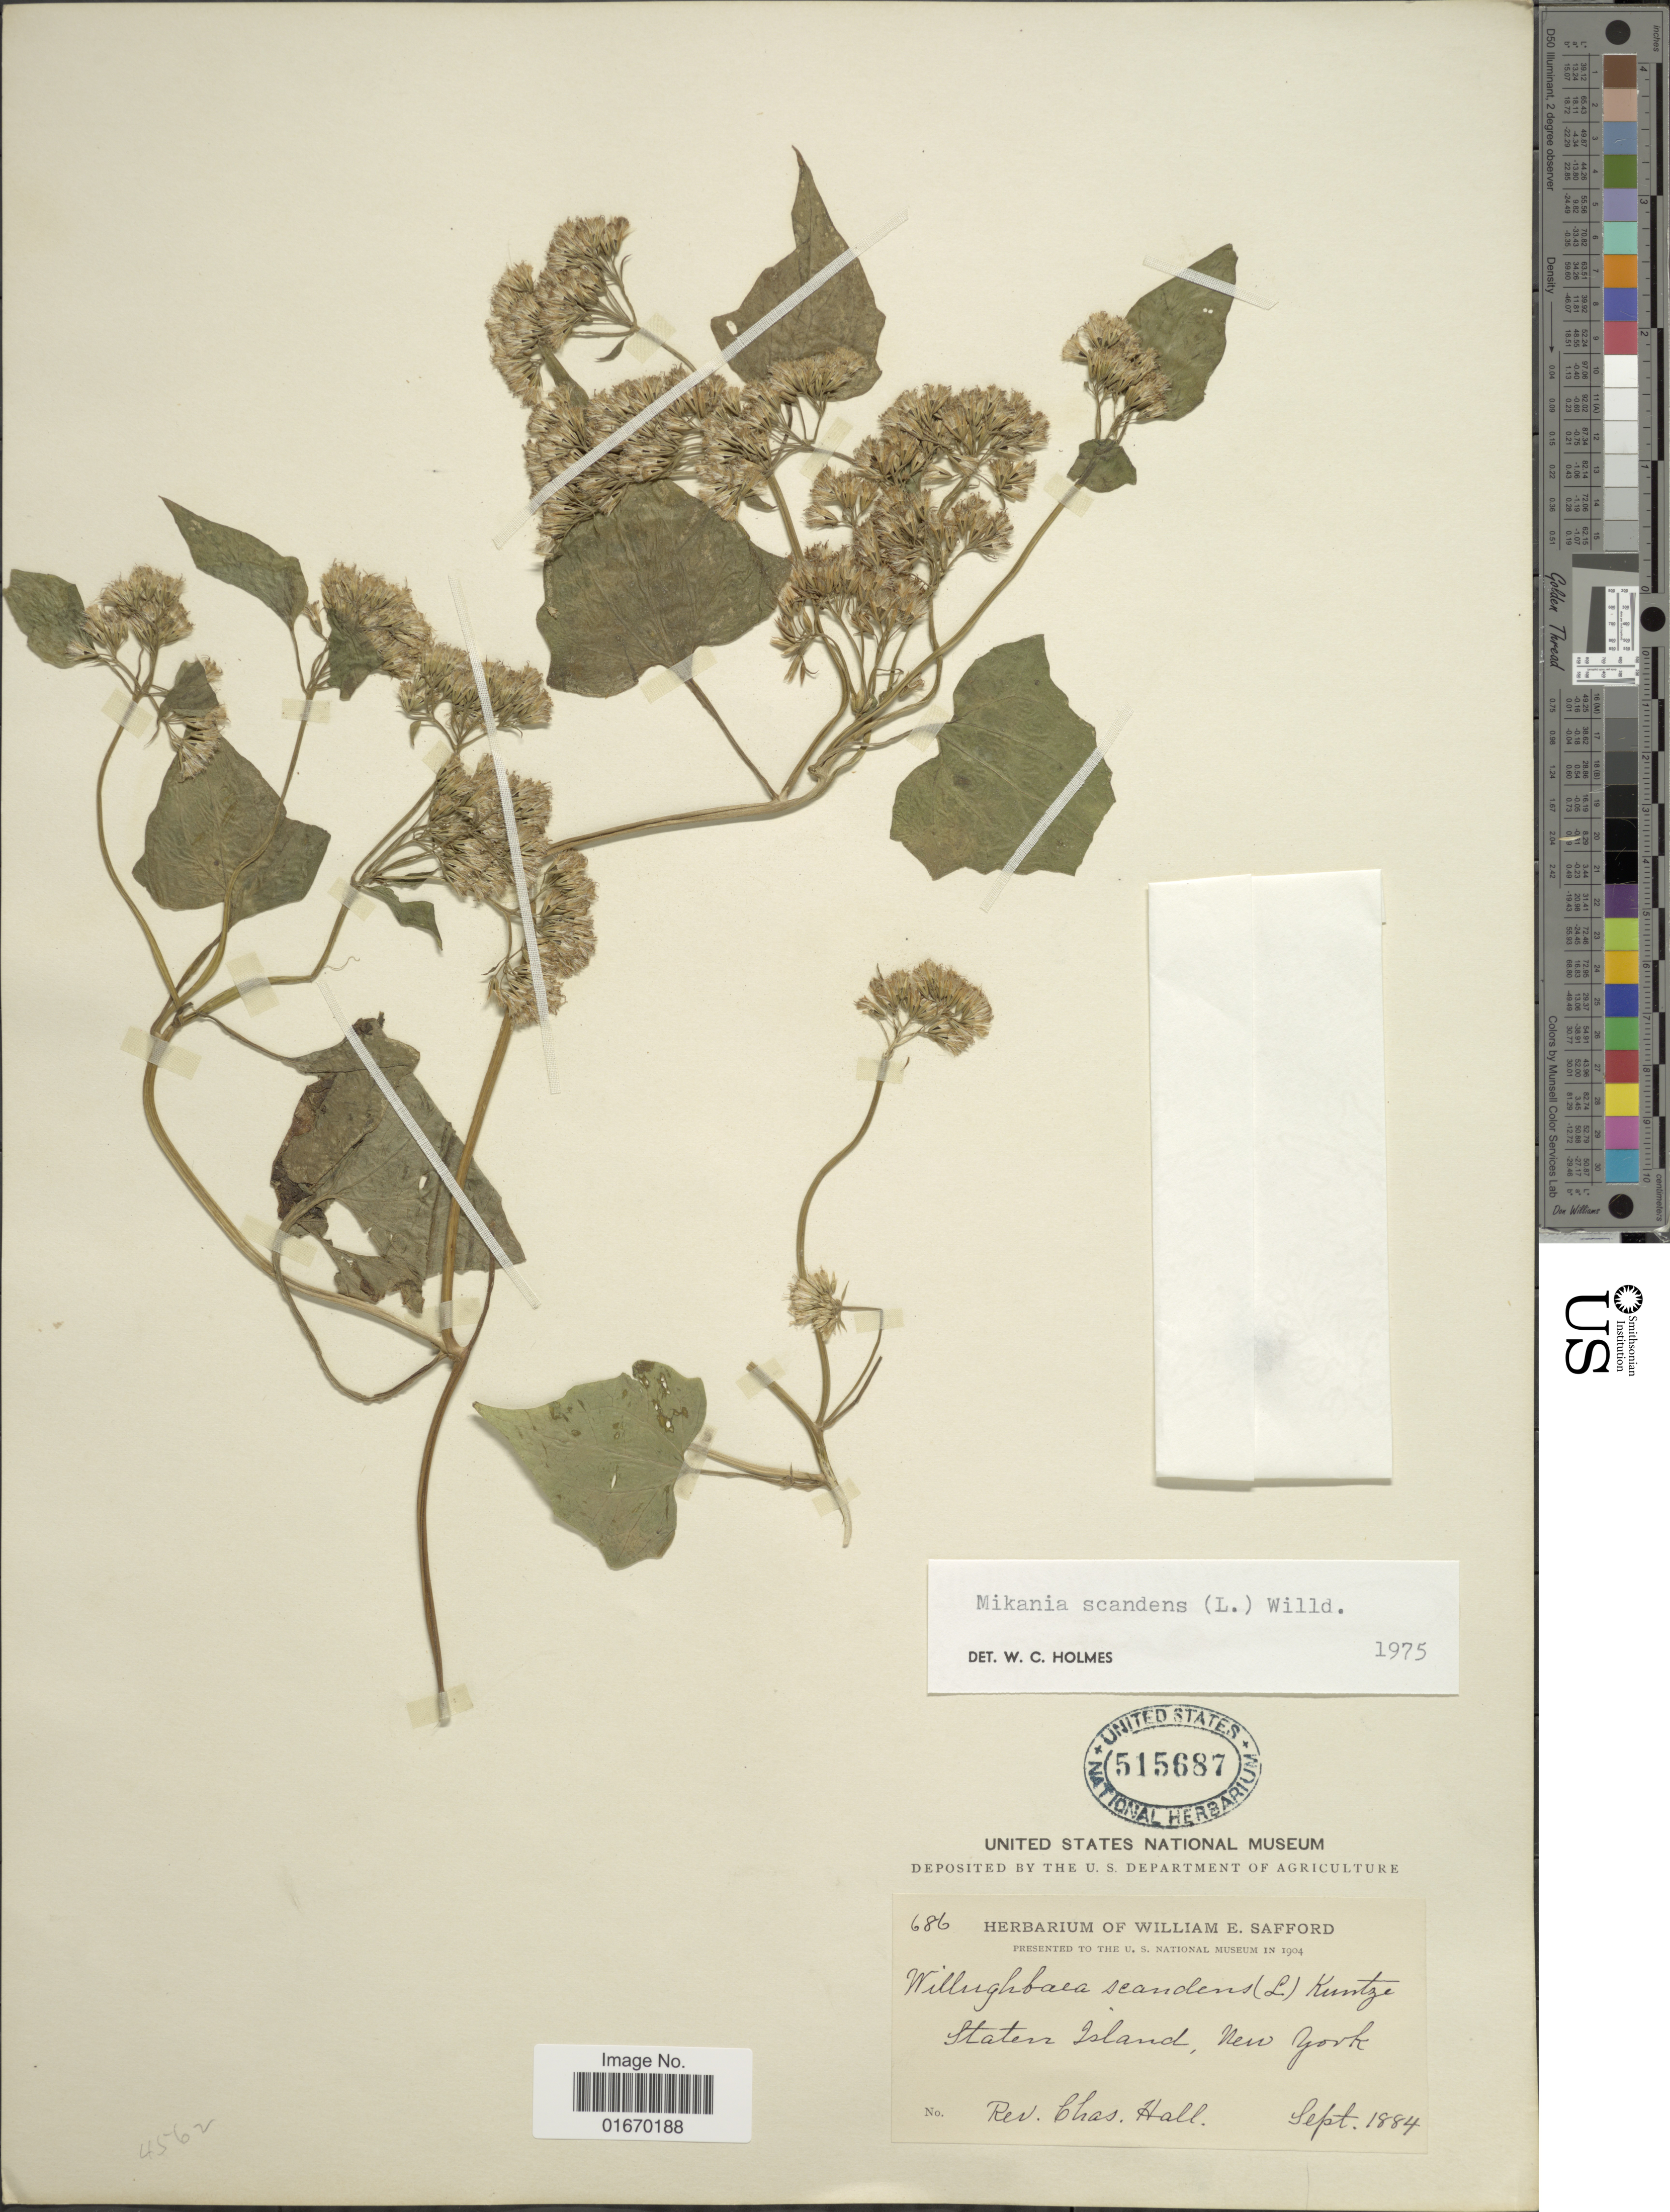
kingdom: Plantae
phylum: Tracheophyta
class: Magnoliopsida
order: Asterales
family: Asteraceae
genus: Mikania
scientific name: Mikania scandens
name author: (L.) Willd.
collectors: C. Hall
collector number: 868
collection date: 1884-09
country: United States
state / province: New York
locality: Staten Island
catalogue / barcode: US 515687